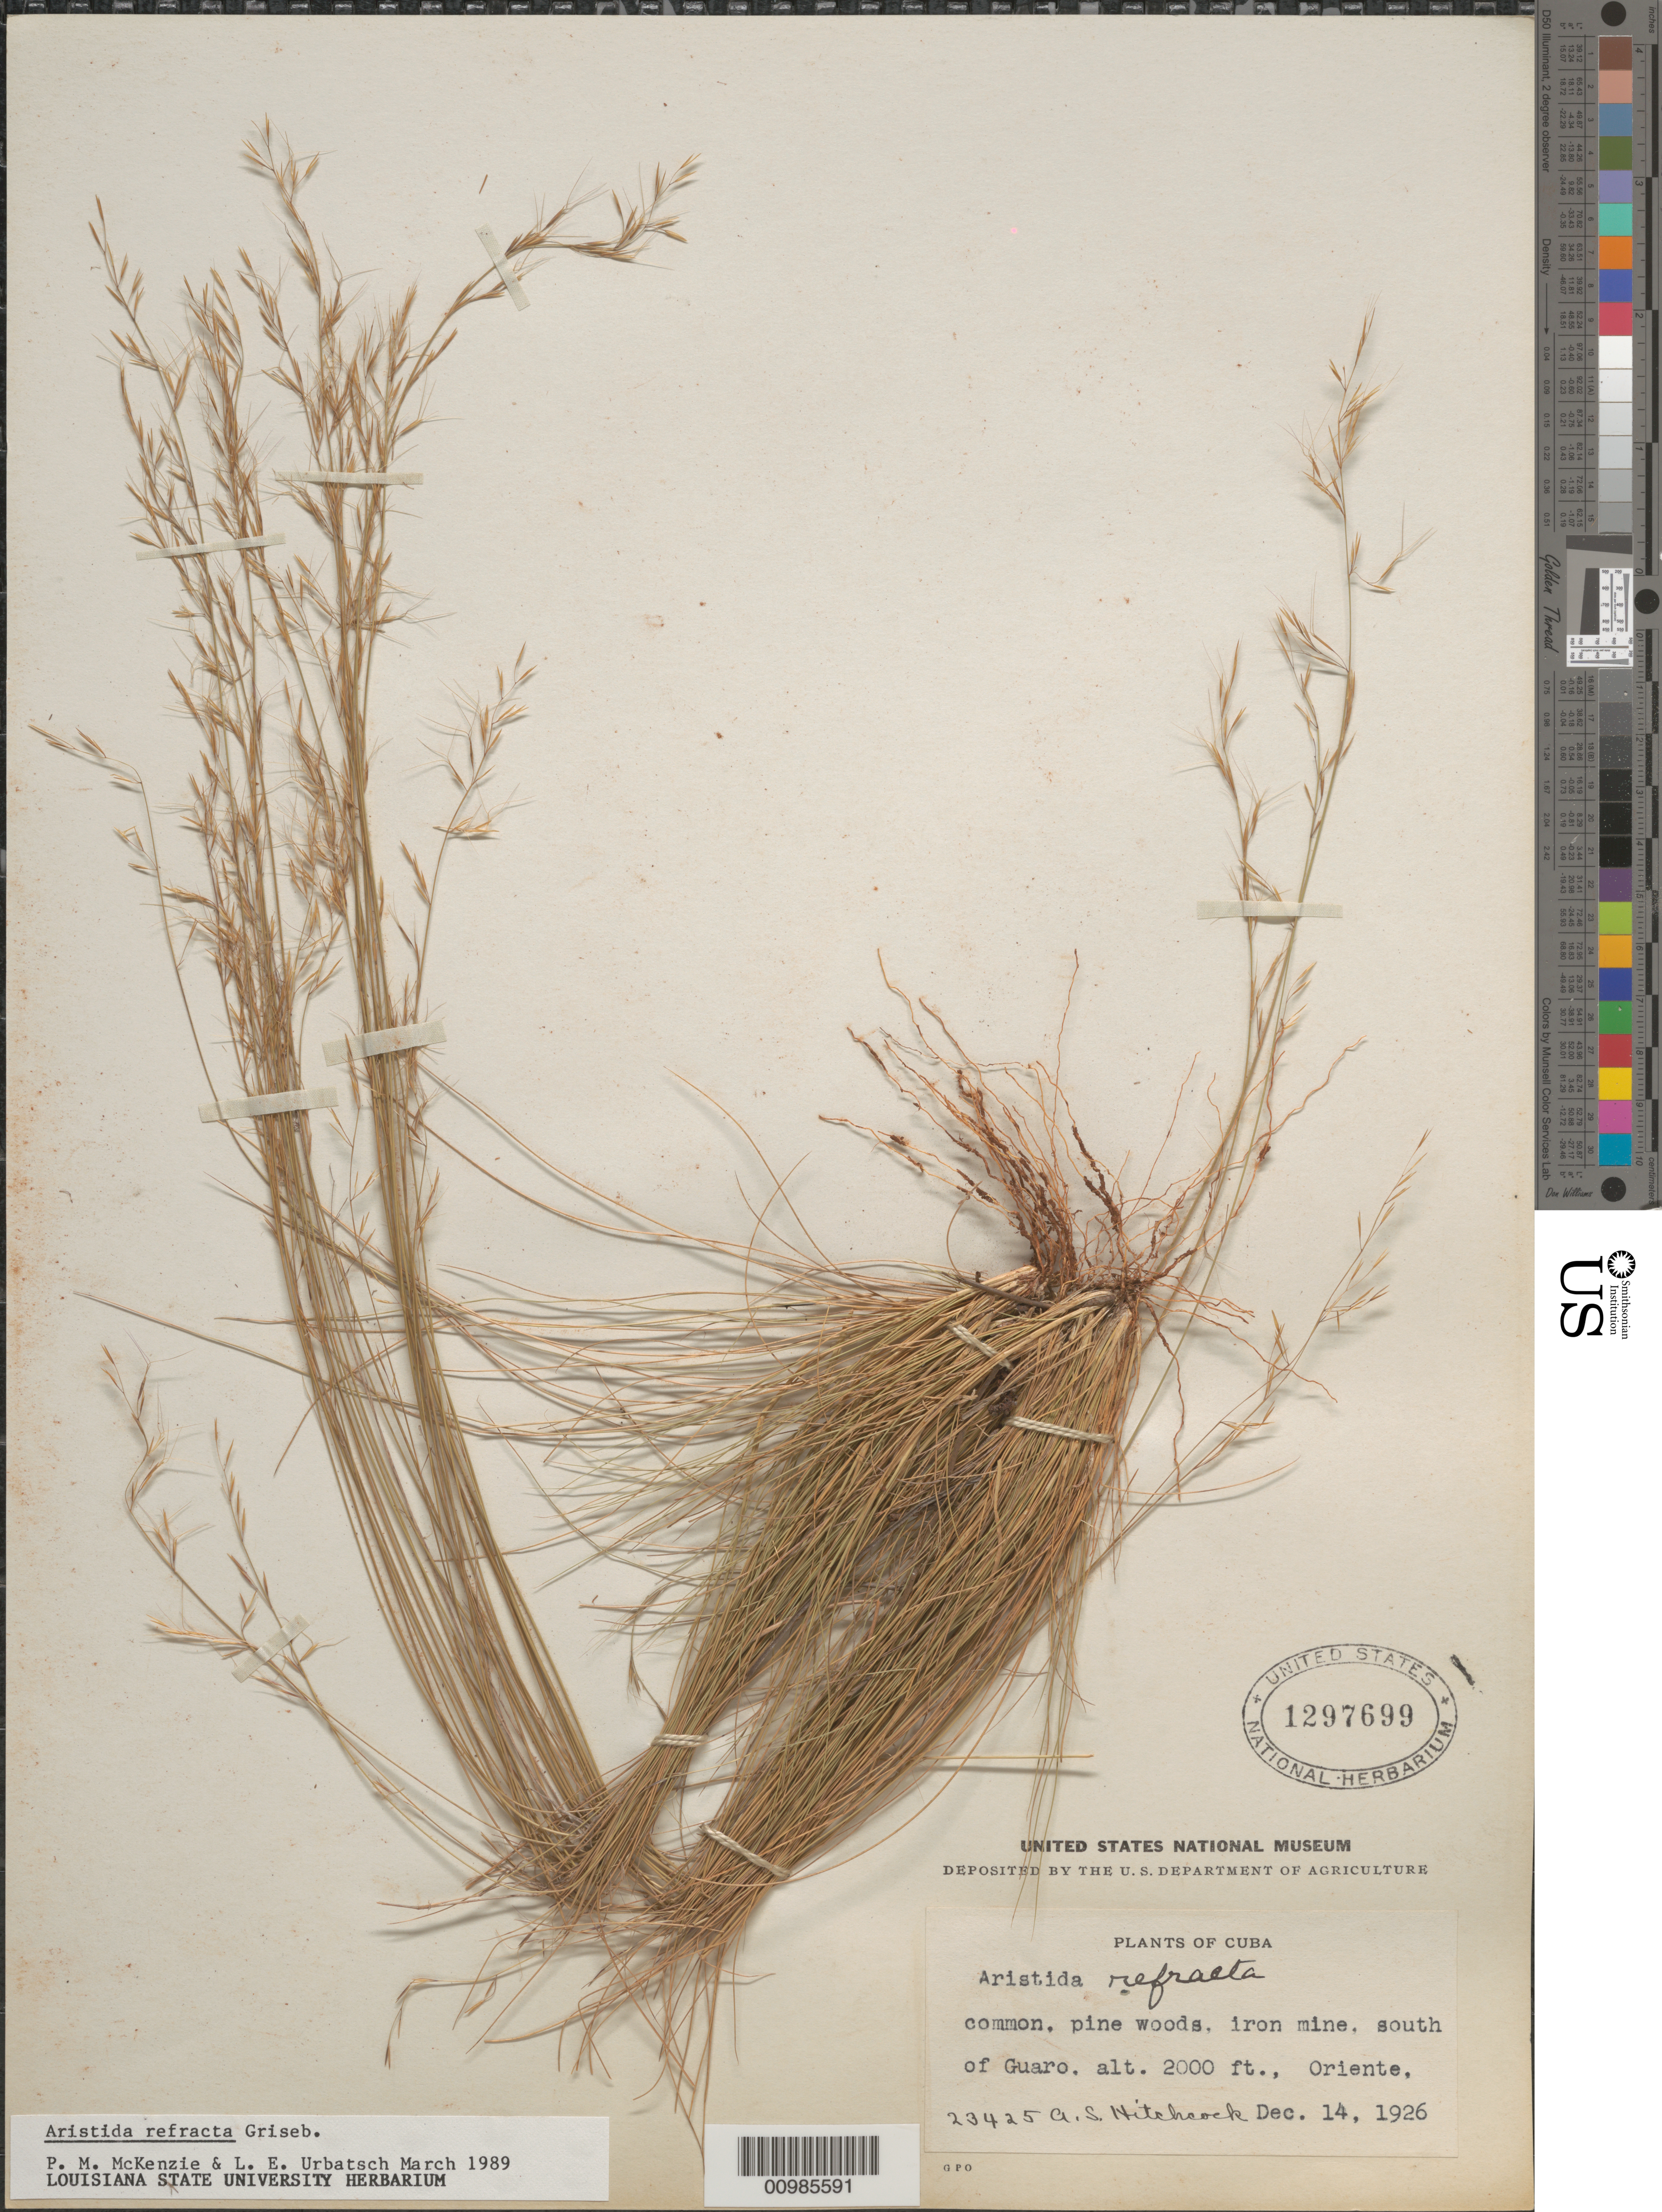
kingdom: Plantae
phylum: Tracheophyta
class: Liliopsida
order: Poales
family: Poaceae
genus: Aristida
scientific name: Aristida refracta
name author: Griseb.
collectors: A. S. Hitchcock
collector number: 23425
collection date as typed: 14 Dec 1926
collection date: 1926-12-14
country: Cuba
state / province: Oriente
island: Cuba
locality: south of Guaro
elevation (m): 610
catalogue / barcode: US 1297699